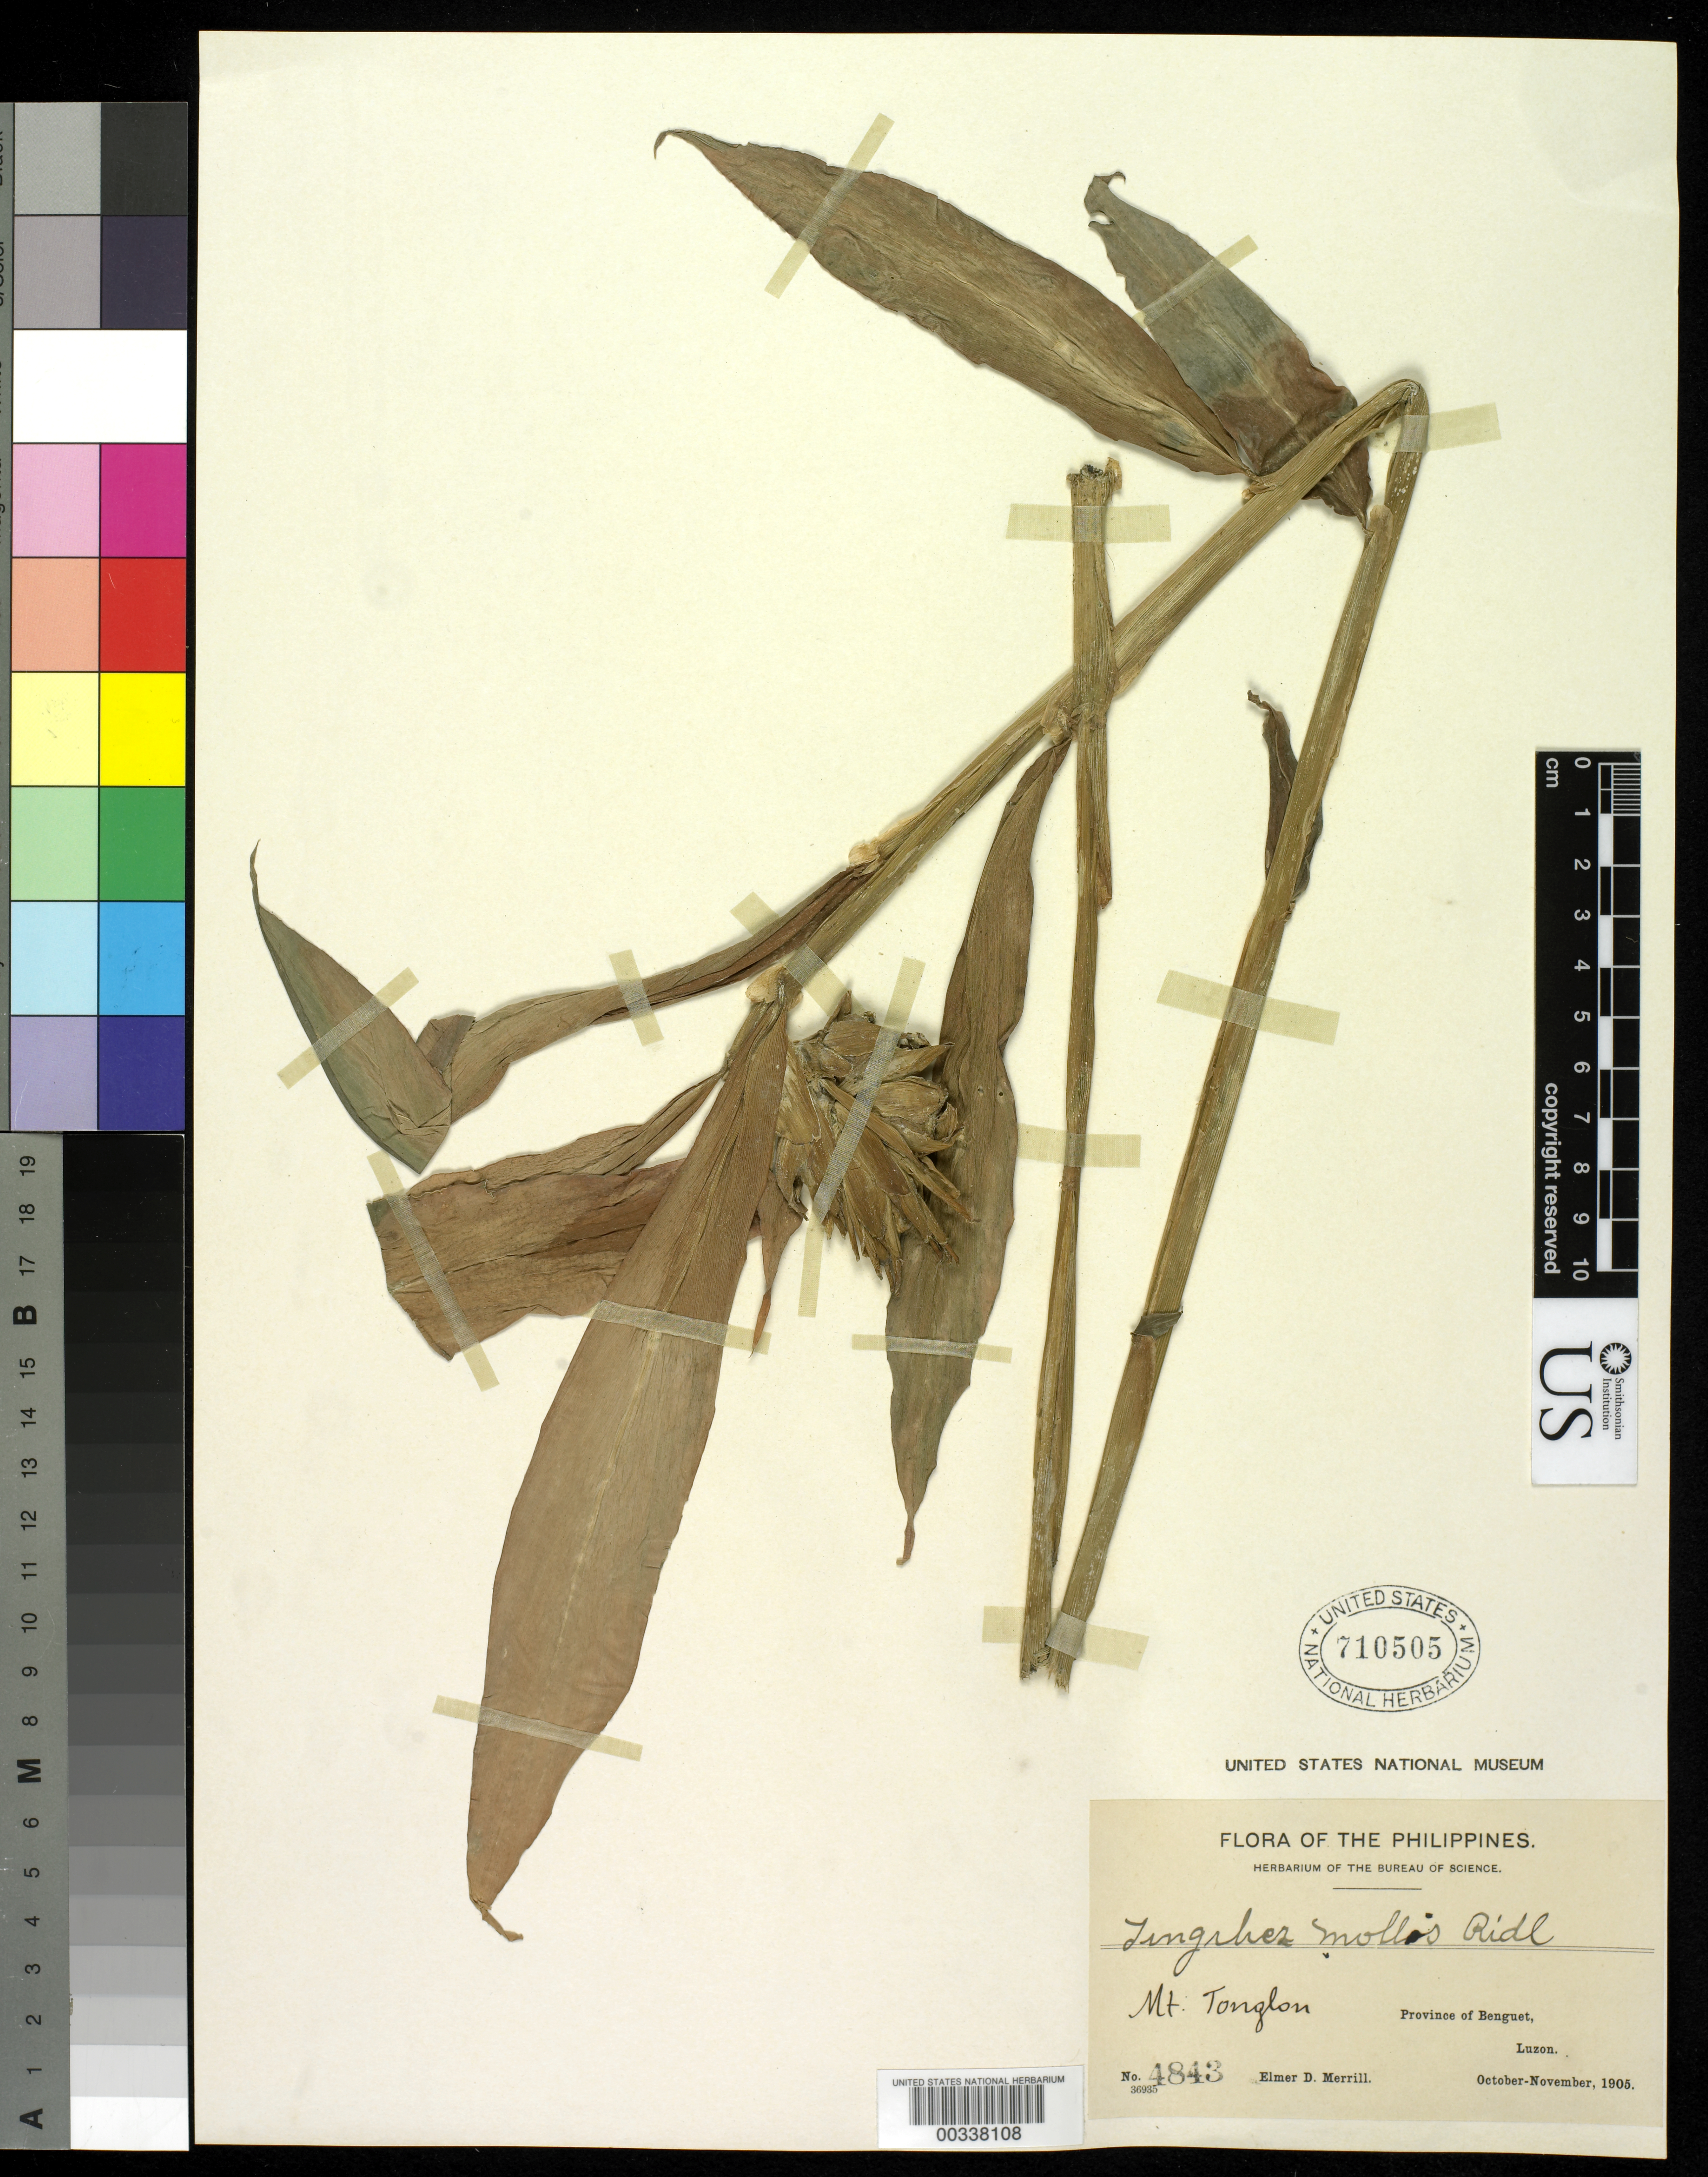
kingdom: Plantae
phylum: Tracheophyta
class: Liliopsida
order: Zingiberales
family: Zingiberaceae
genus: Zingiber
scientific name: Zingiber molle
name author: Ridl.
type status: Syntype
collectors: E. D. Merrill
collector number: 4843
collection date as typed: Oct 1905 to -- Nov 1905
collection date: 1905-10/1905-11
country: Philippines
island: Luzon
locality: Mt. Tonglon, Province of Benguet, Luzon.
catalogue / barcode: US 710505